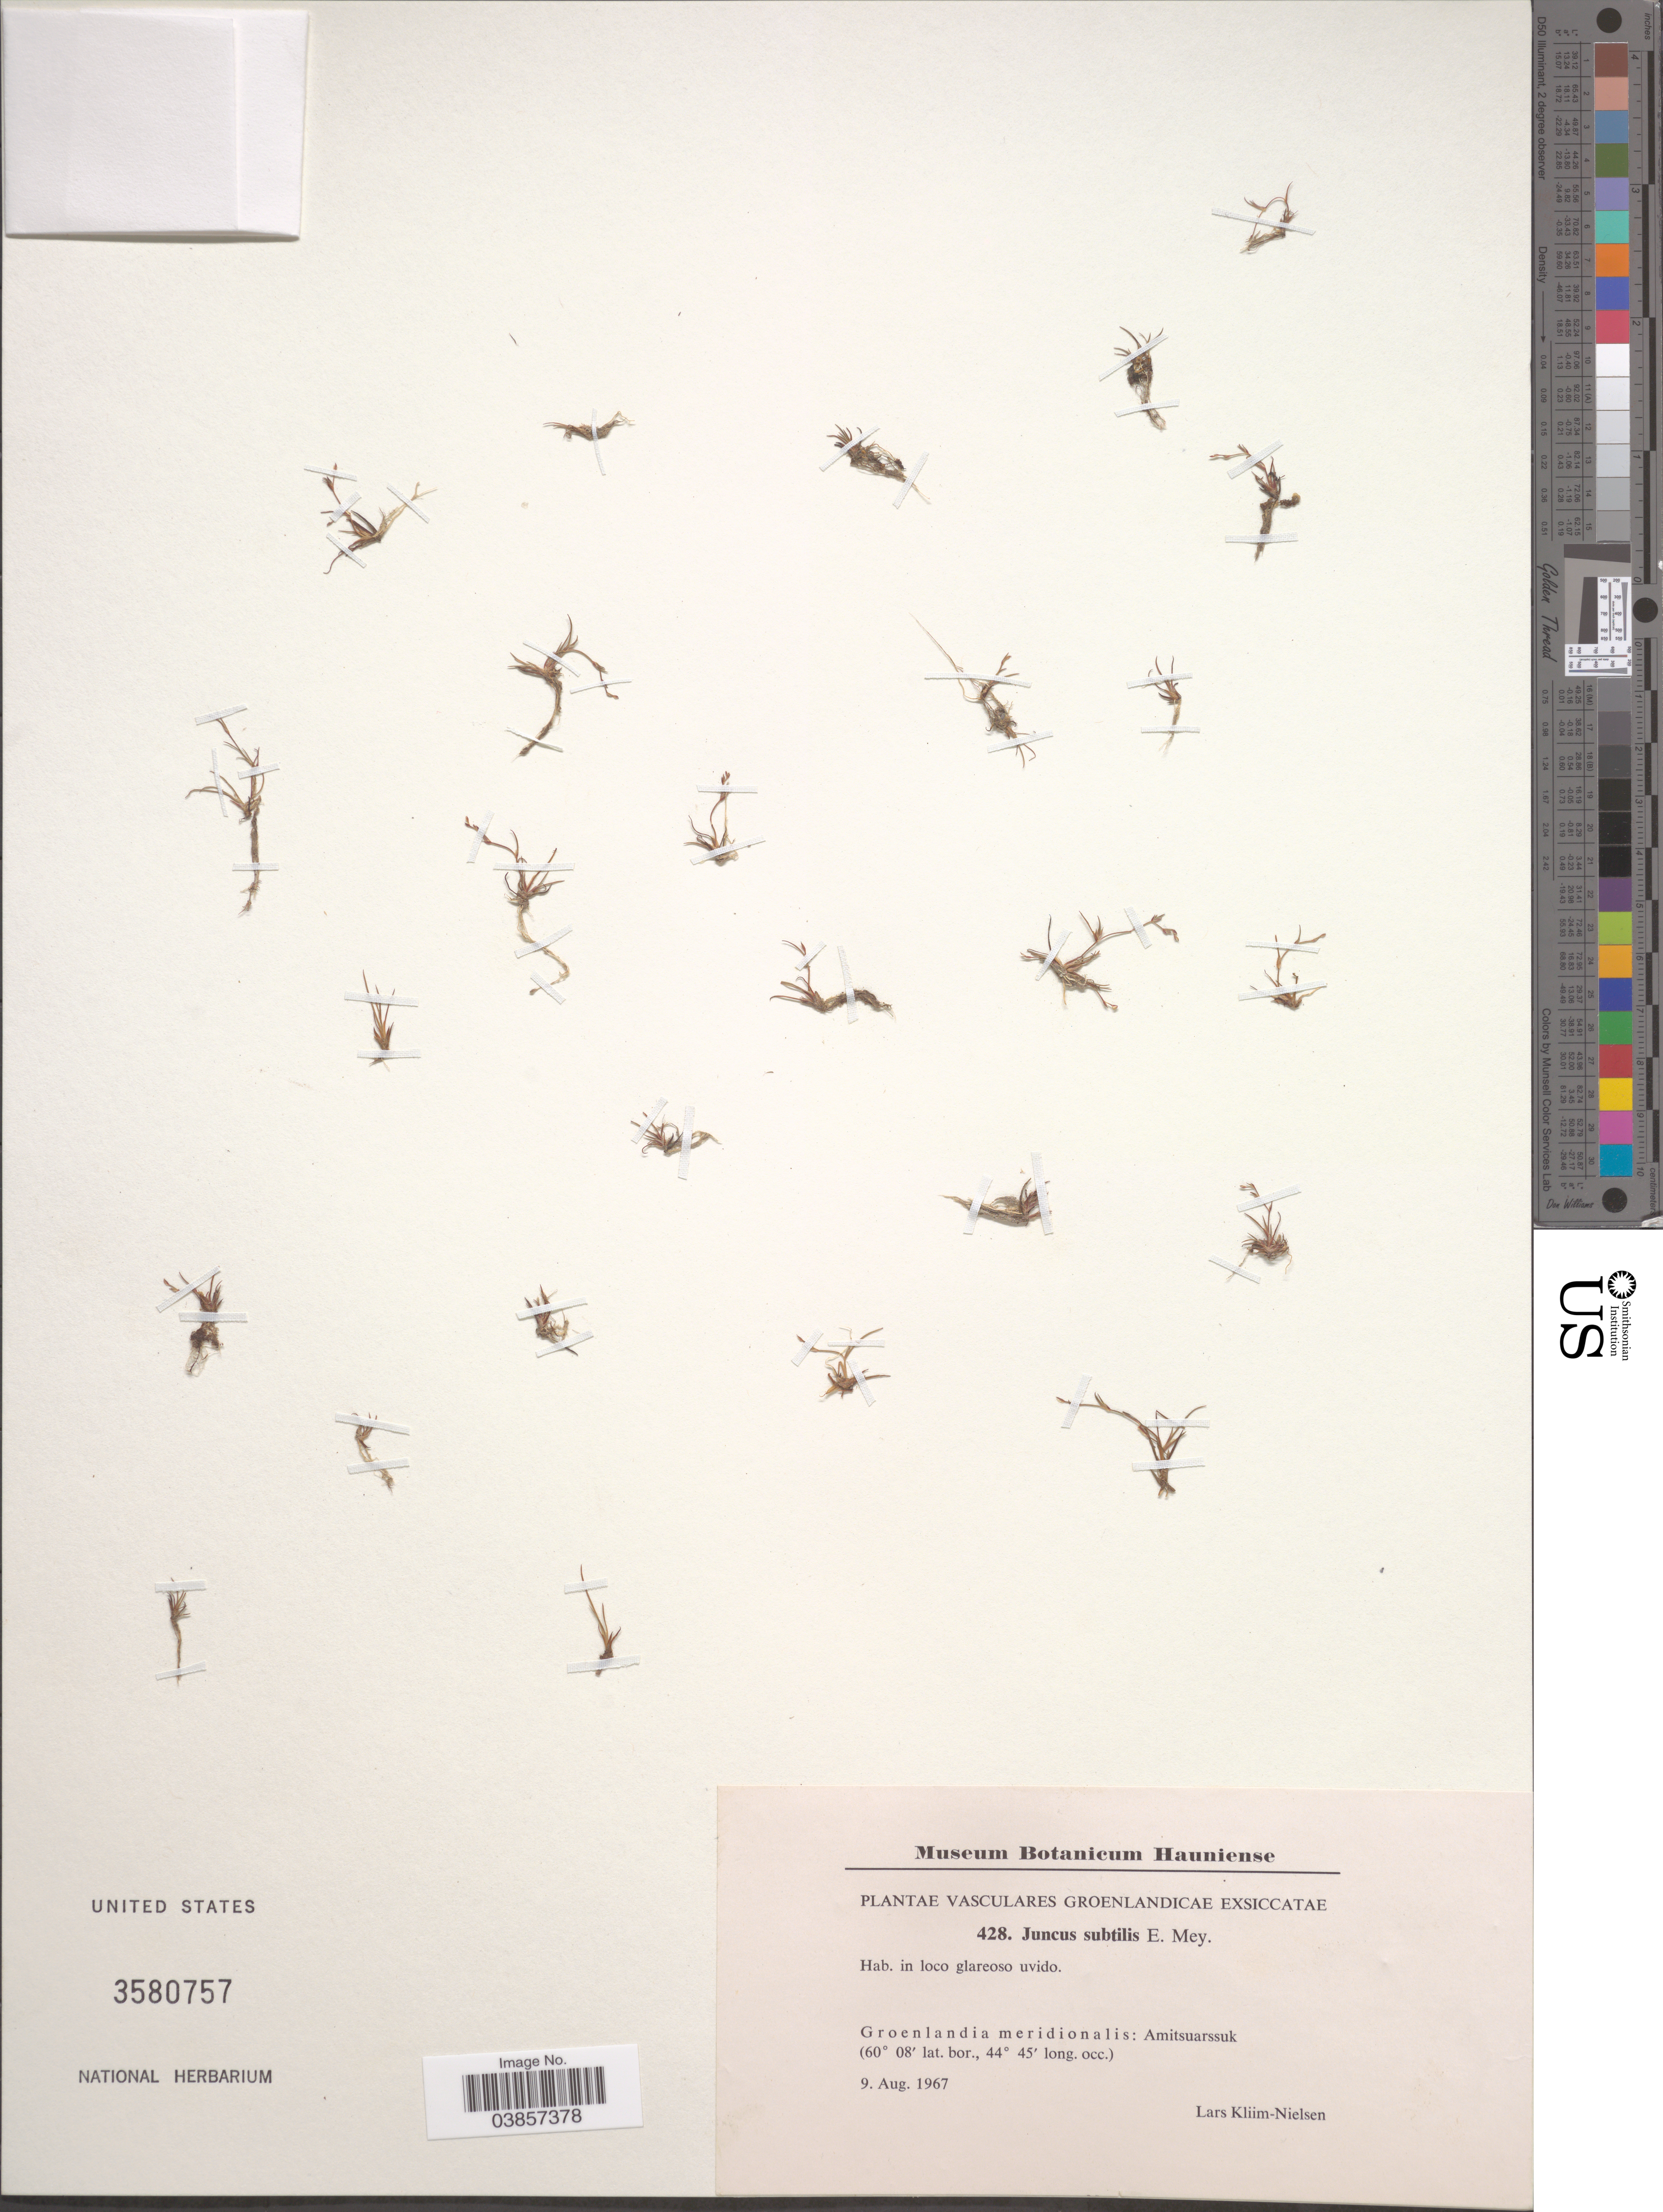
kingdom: Plantae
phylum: Tracheophyta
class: Liliopsida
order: Poales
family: Juncaceae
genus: Juncus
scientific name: Juncus subtilis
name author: E. Mey.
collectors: L. Kliim-Nielsen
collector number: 428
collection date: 1967-08-09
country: Greenland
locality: Groenlandia meridionalis: Amitsuarssuk.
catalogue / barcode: US 3580757